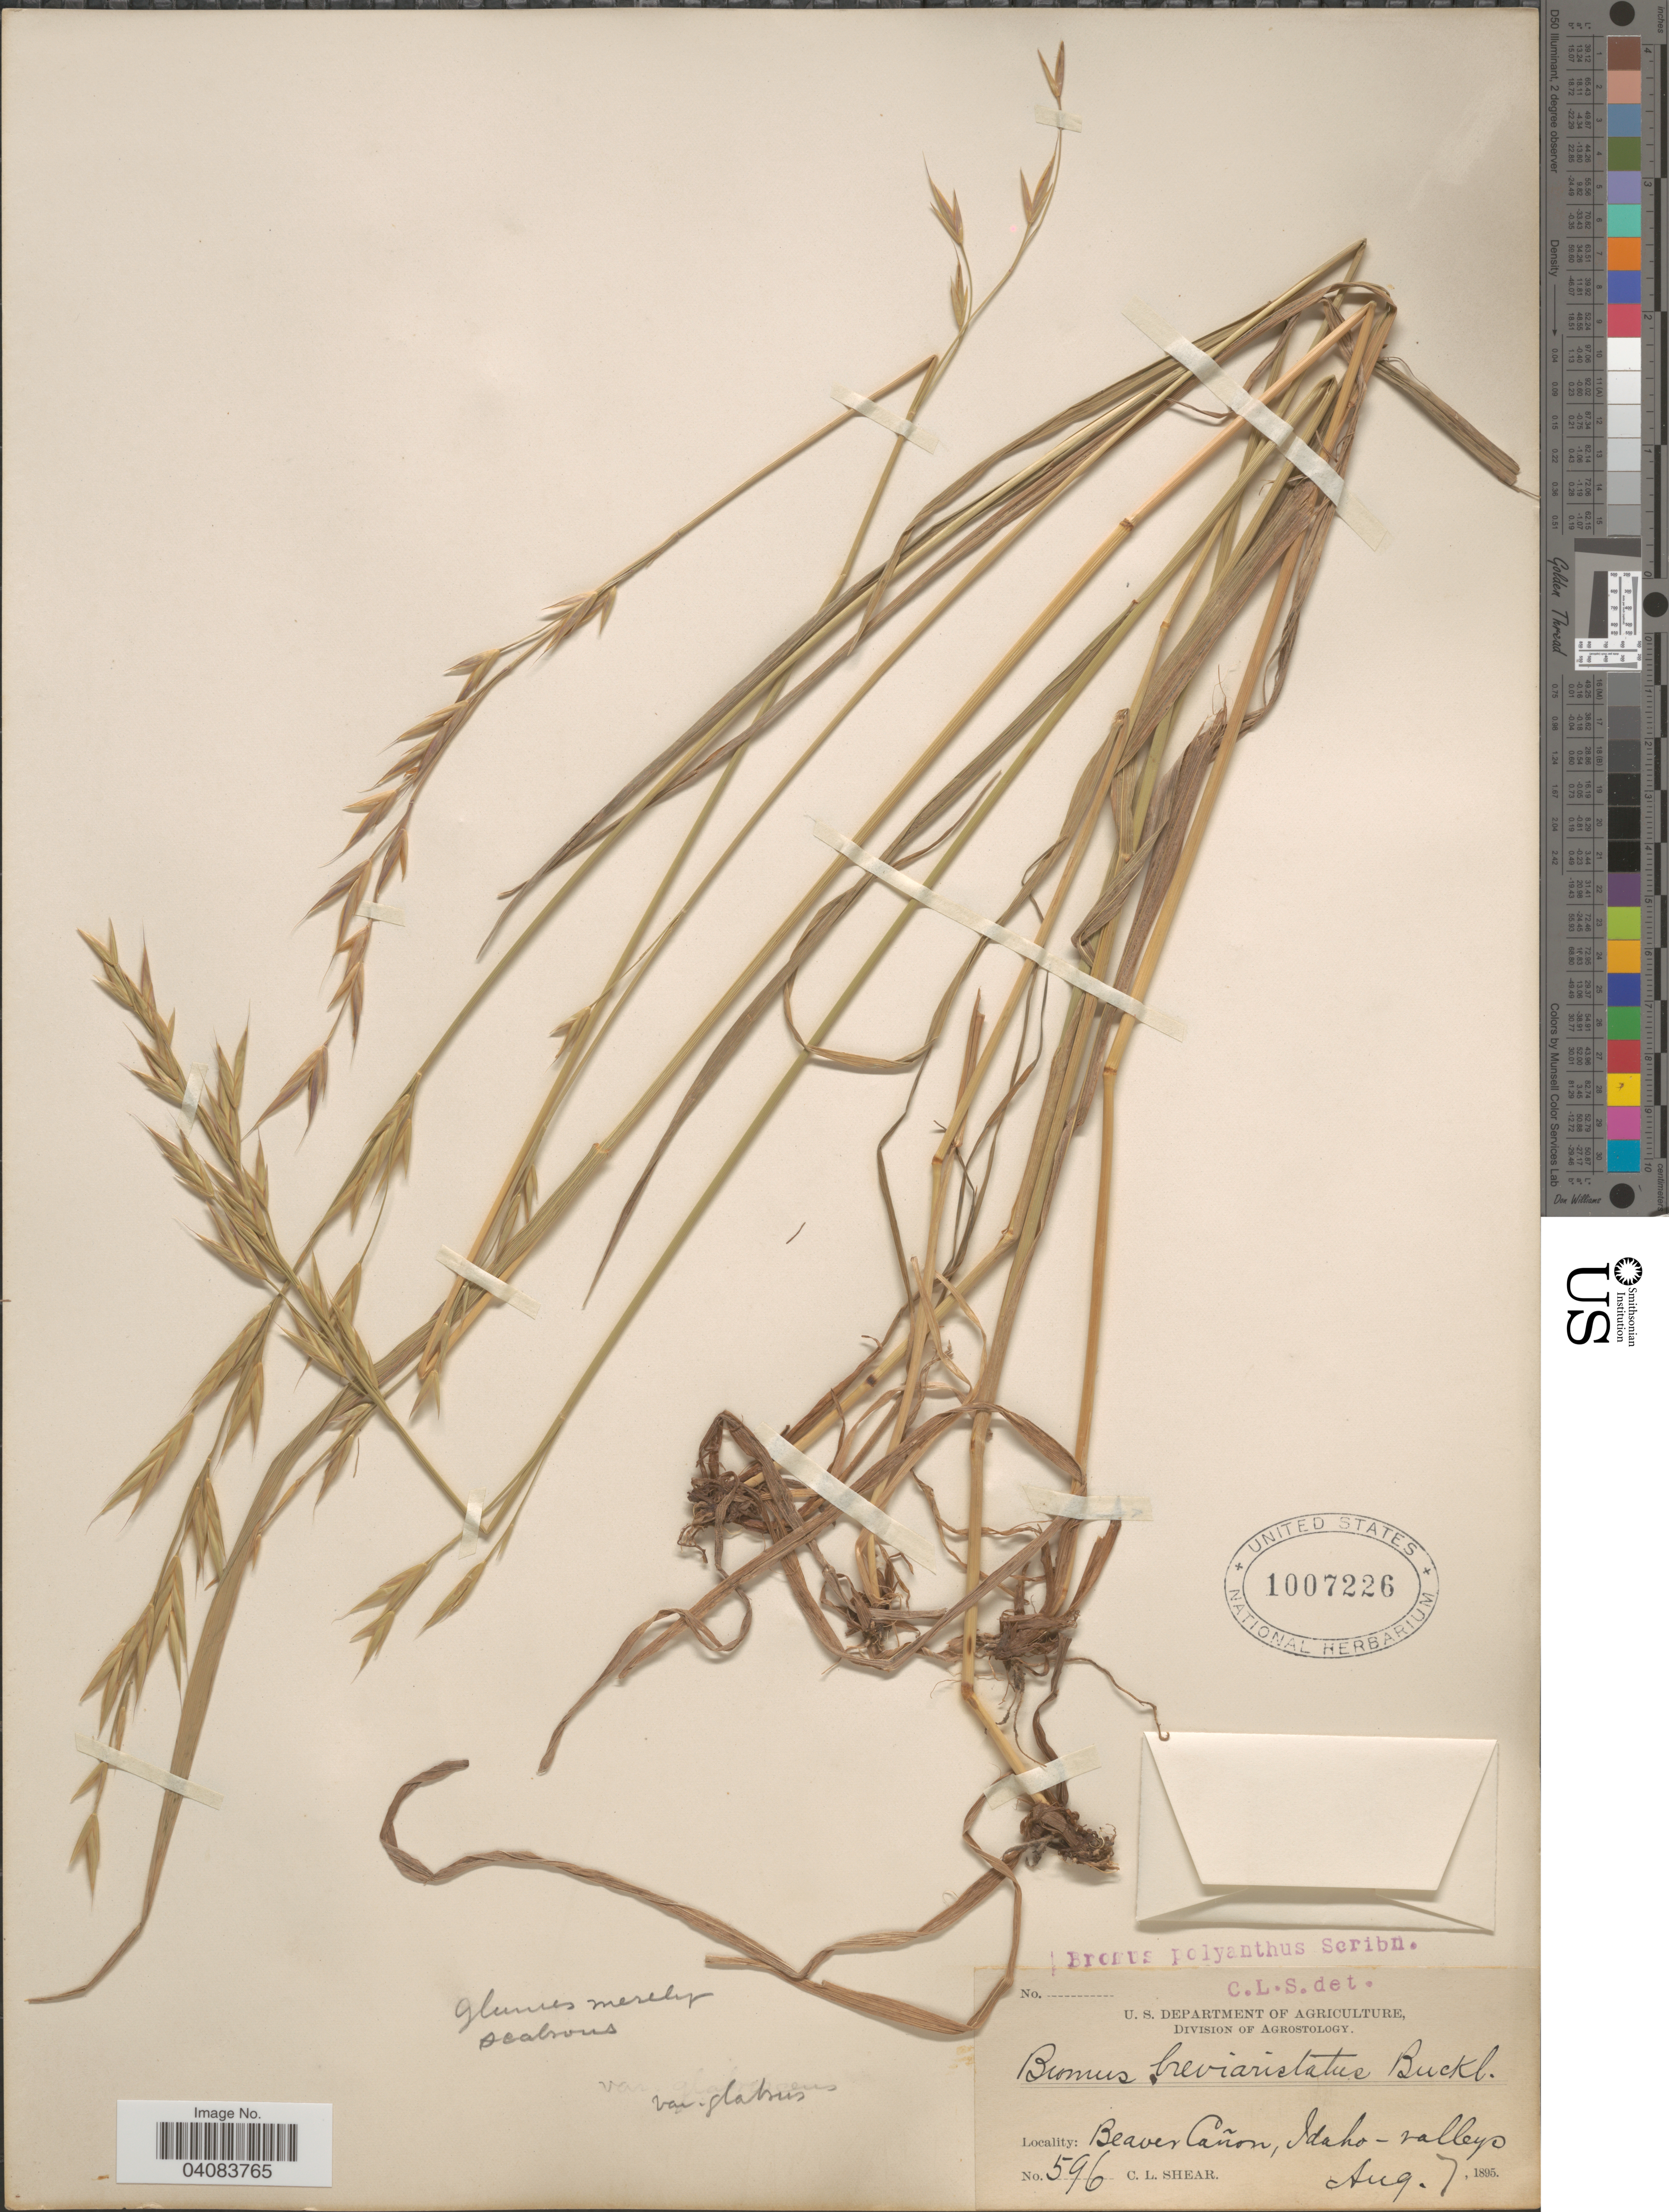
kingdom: Plantae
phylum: Tracheophyta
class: Liliopsida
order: Poales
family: Poaceae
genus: Bromus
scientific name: Bromus polyanthus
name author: Scribn. ex Shear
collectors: C. L. Shear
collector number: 596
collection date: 1895-08-07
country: United States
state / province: Idaho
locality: Beaver Cañon. Valleys.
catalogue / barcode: US 1007226